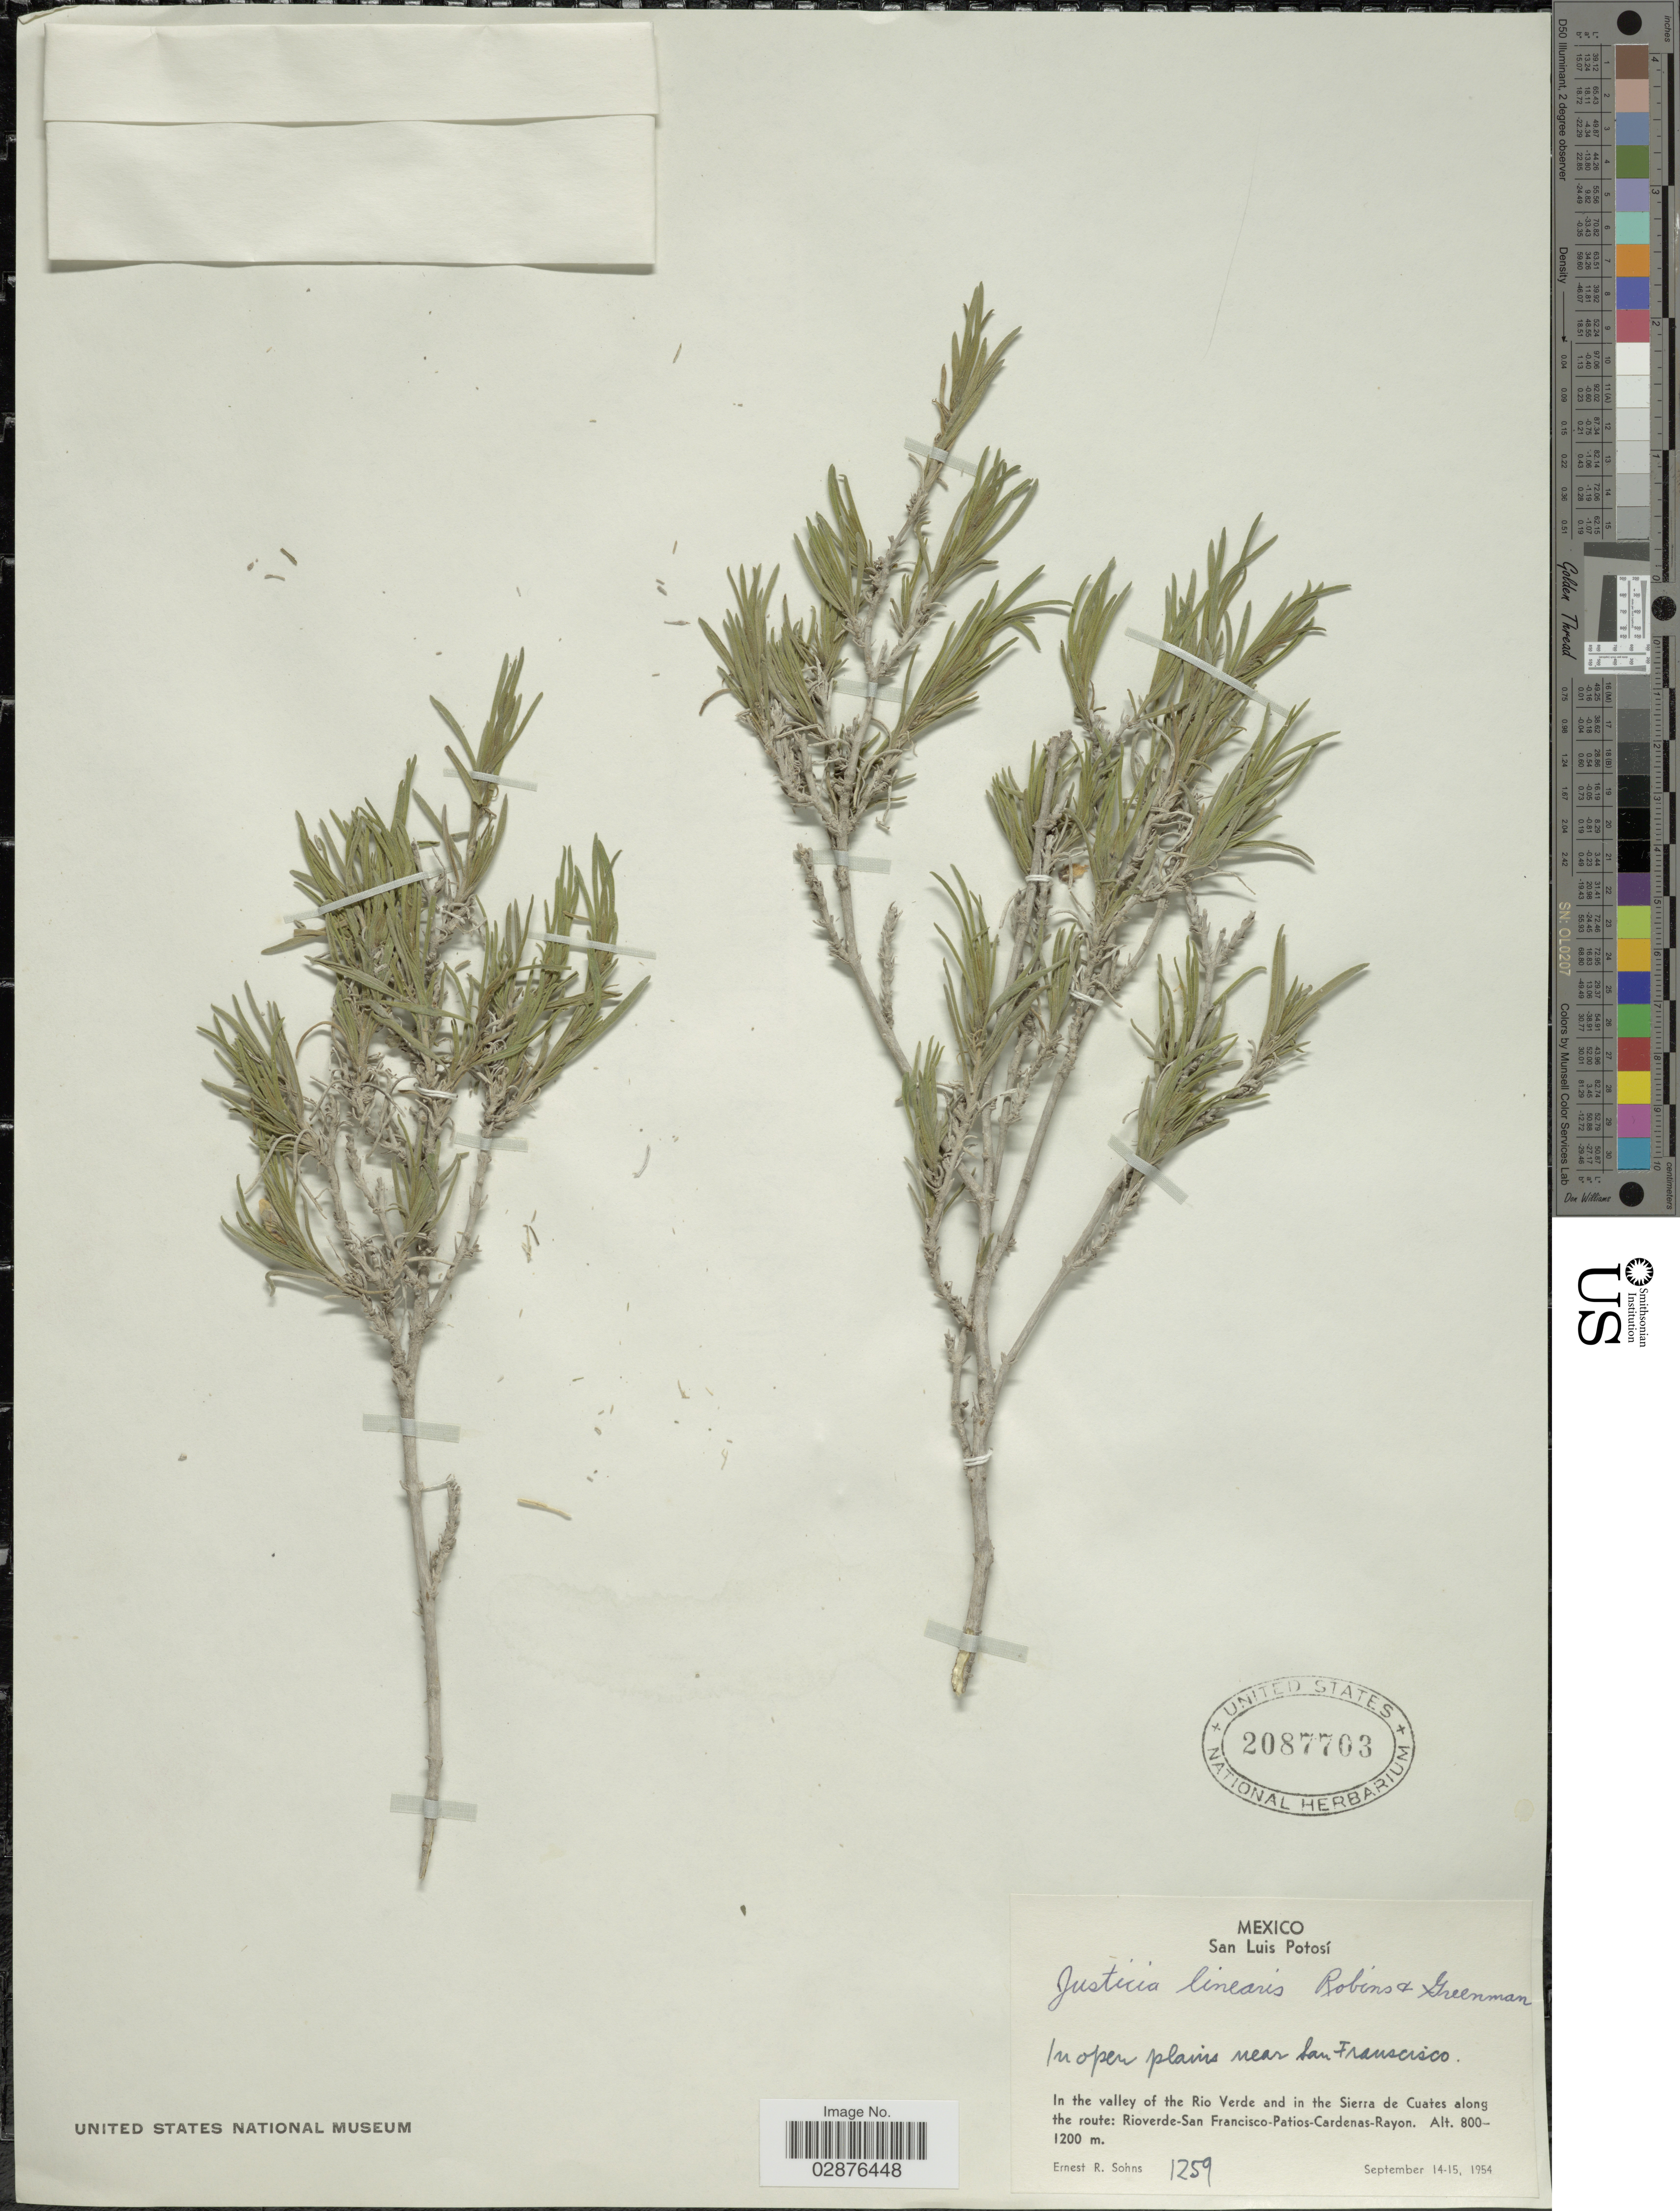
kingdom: Plantae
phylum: Tracheophyta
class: Magnoliopsida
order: Lamiales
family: Acanthaceae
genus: Justicia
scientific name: Justicia linearis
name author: B.L. Rob. & Greenm.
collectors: E. R. Sohns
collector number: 1259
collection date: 1954-09-14/1954-09-15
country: Mexico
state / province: San Luis Potosí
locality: In open plains near San Francisco. In the valley of the Rio Verde and in the Sierra de Cuates along the route: Rioverde-San Francisco-Patios-Cardenas-Rayon.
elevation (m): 800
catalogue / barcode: US 2087703